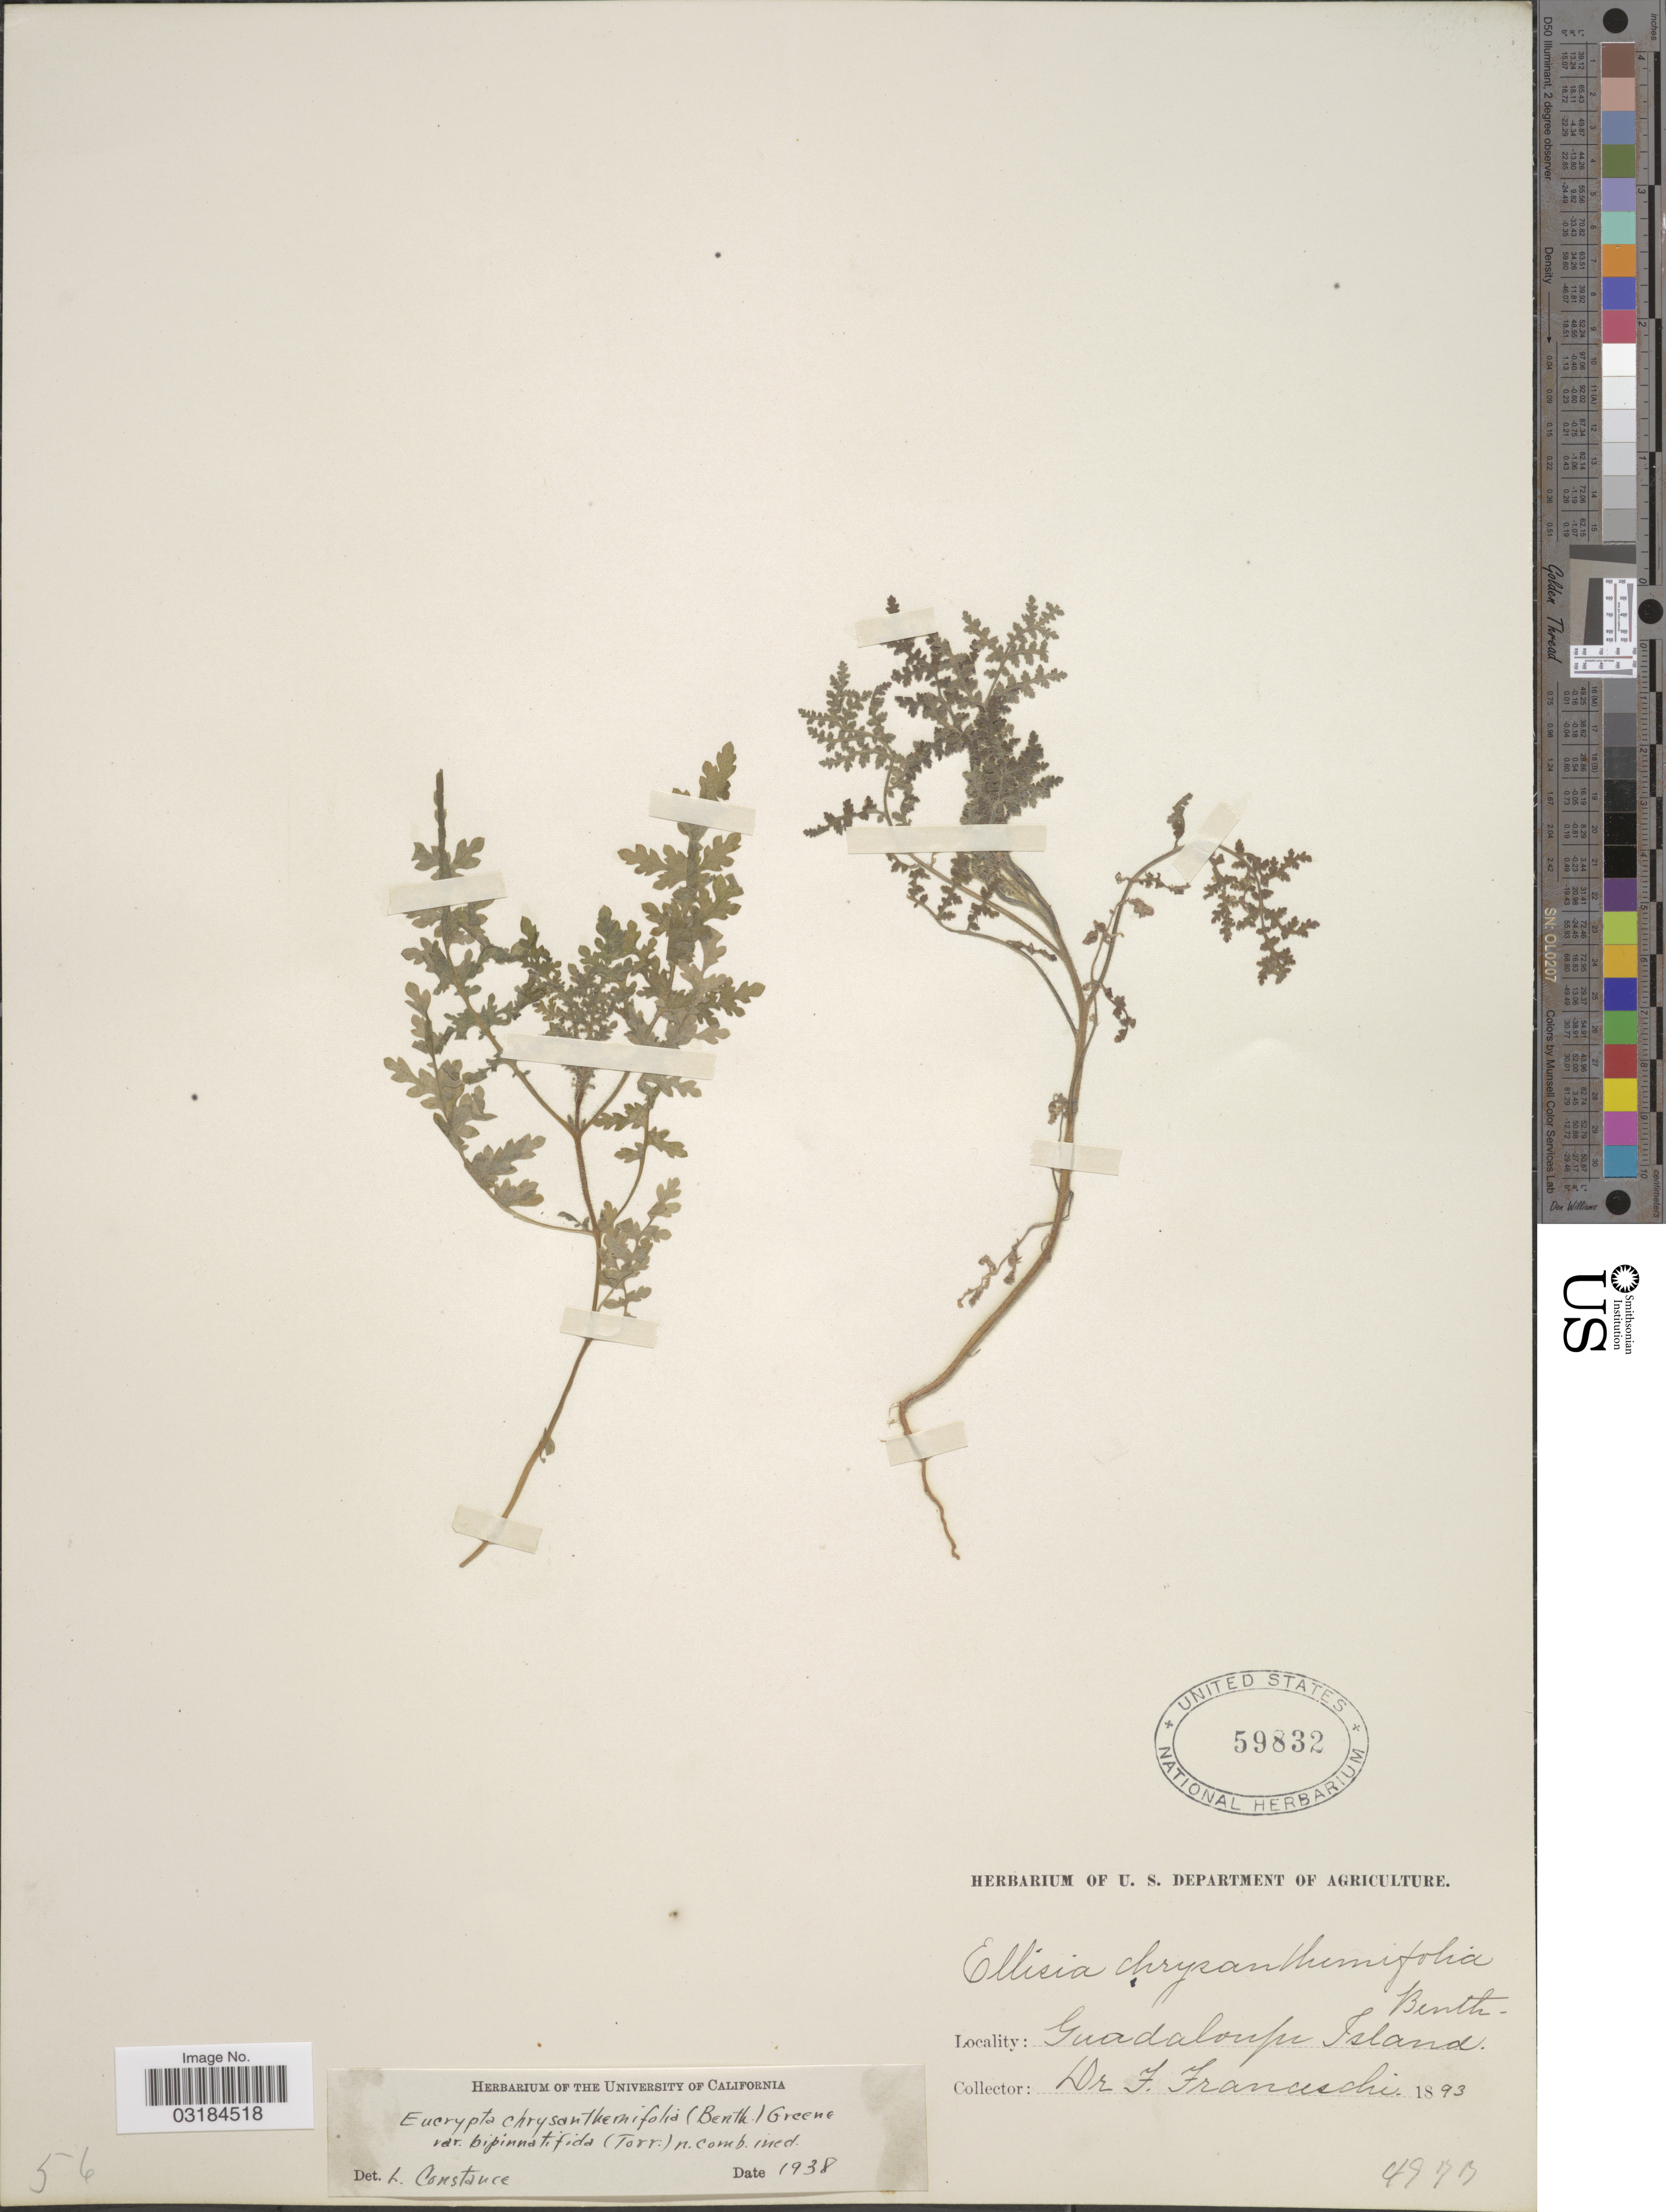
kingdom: Plantae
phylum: Tracheophyta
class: Magnoliopsida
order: Boraginales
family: Hydrophyllaceae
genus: Eucrypta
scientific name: Eucrypta chrysanthemifolia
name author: (Benth.) Greene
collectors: F. Franceschi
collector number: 4973*?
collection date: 1893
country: Mexico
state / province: Baja California Norte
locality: Guadaloupe Island.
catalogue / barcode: US 59832